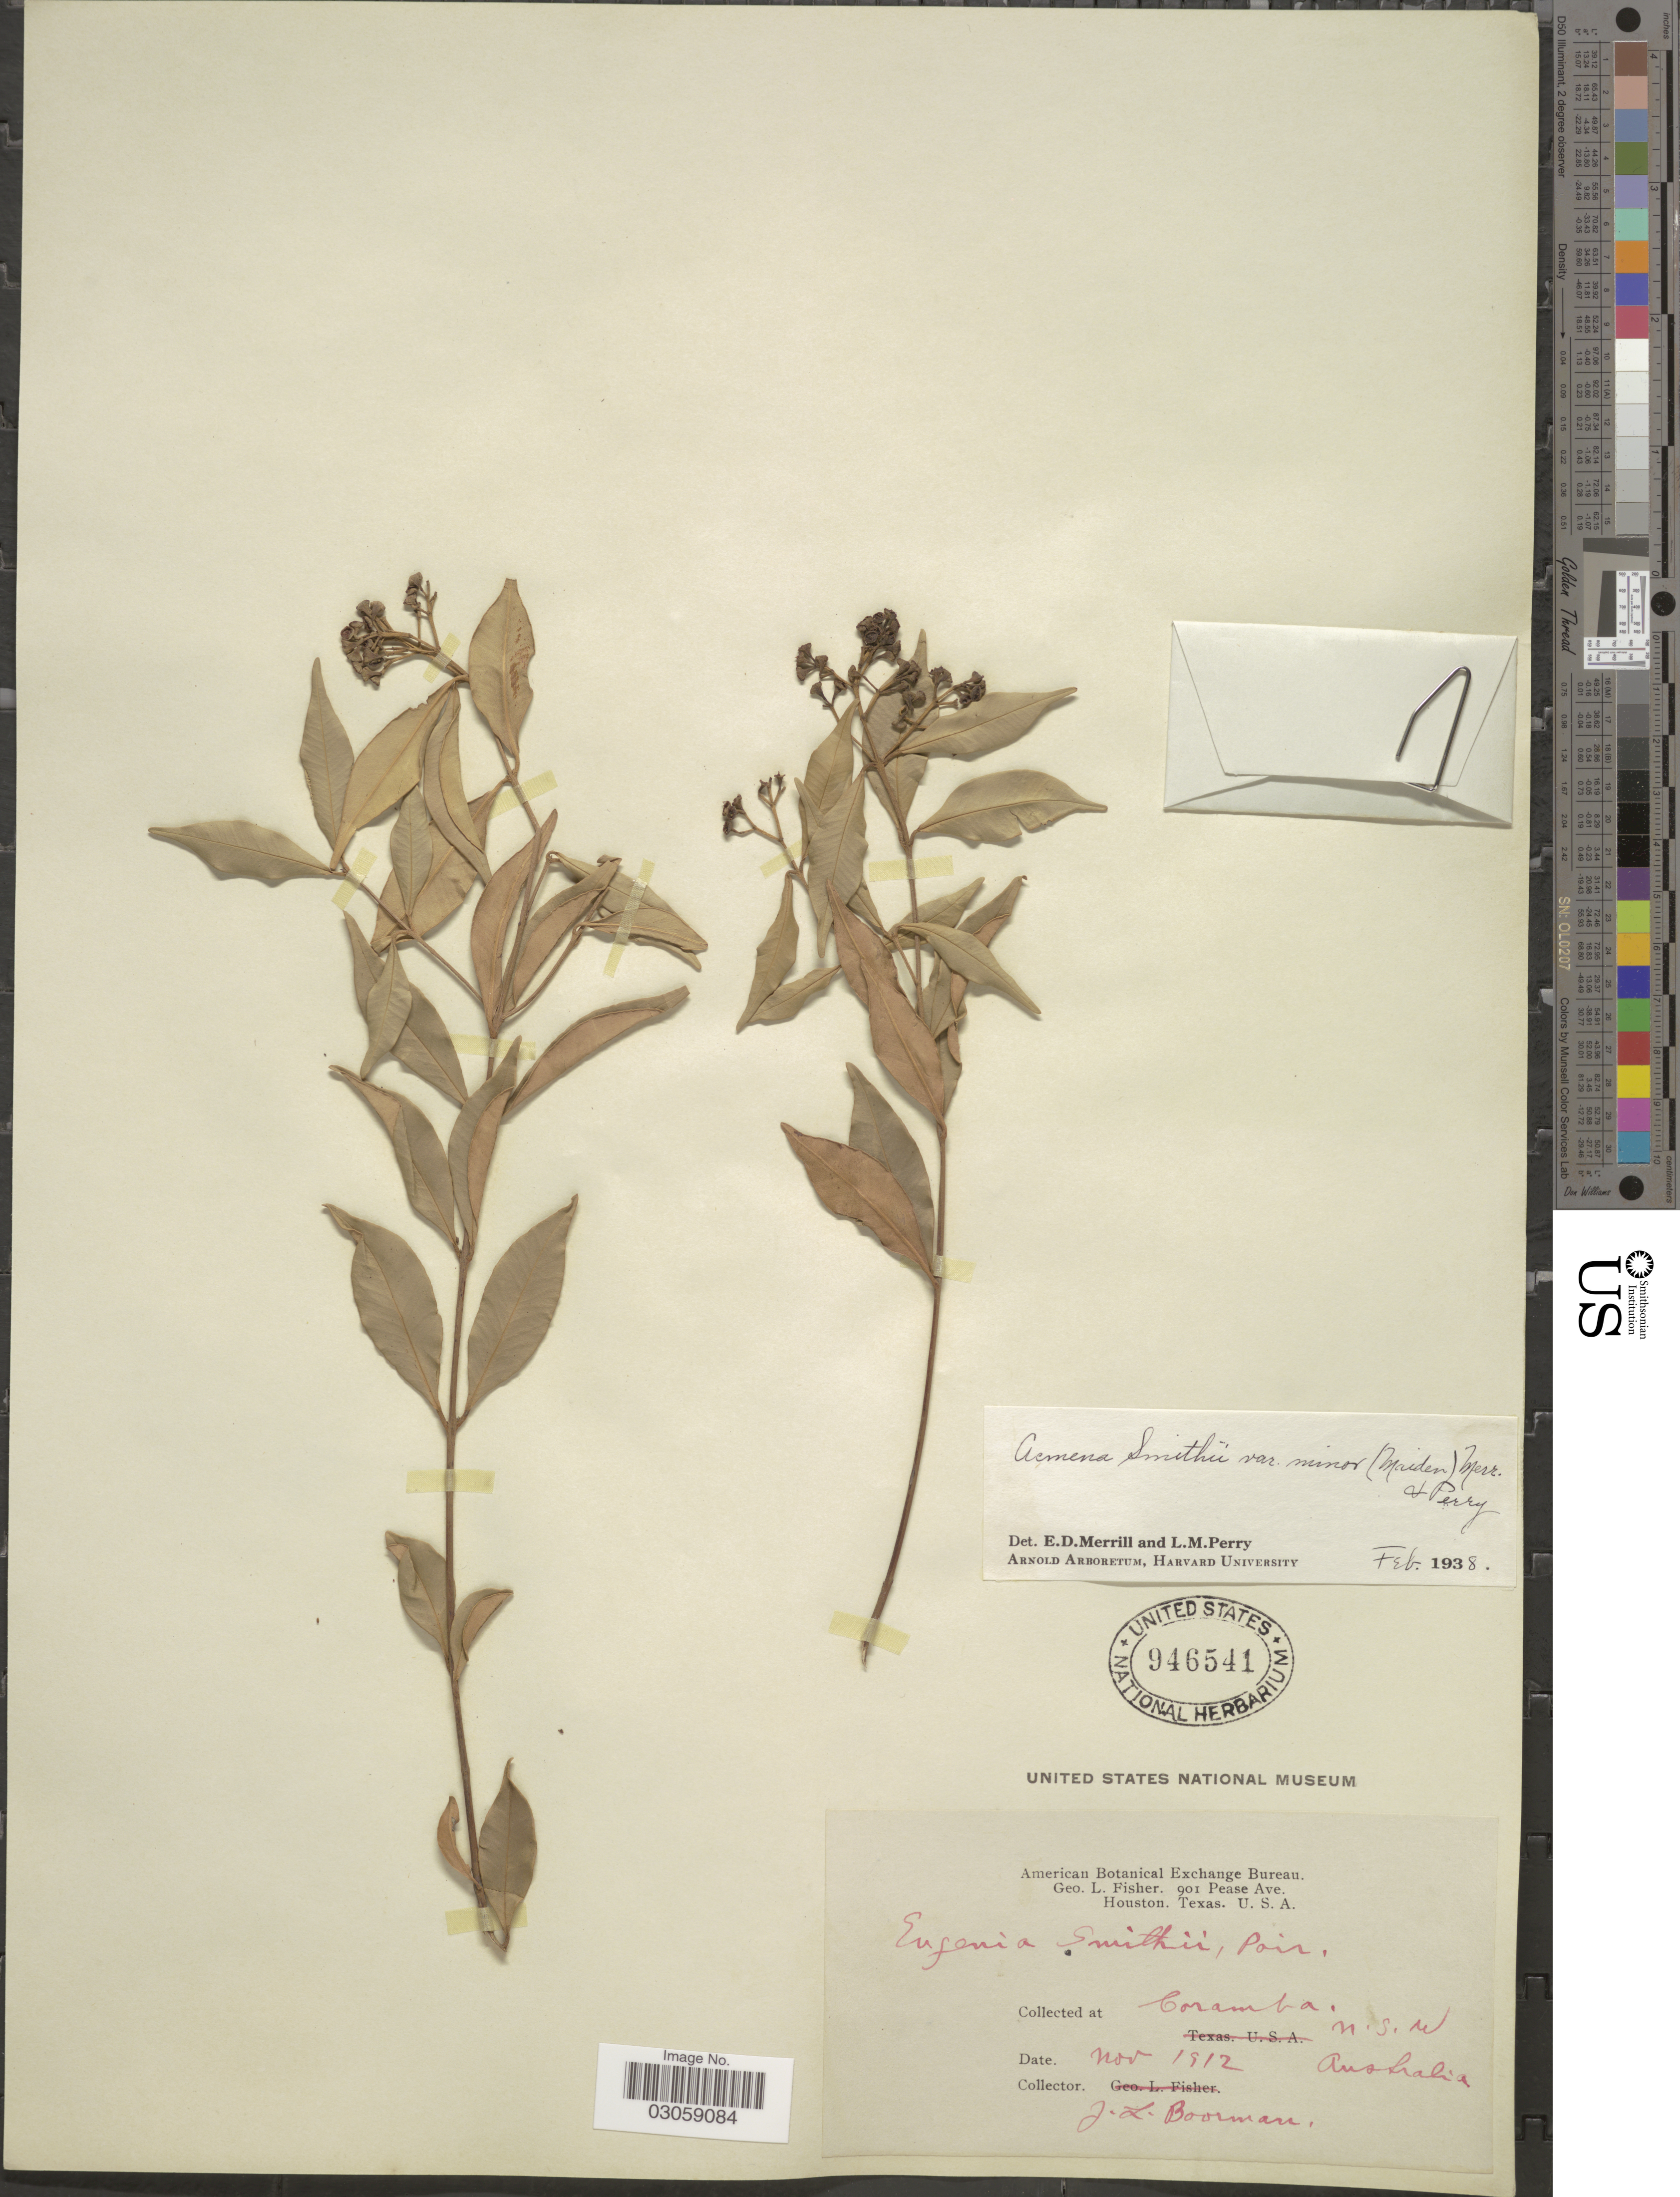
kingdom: Plantae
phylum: Tracheophyta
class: Magnoliopsida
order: Myrtales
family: Myrtaceae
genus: Syzygium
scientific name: Syzygium smithii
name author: (Poir.) Nied.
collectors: J. Boorman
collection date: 1912-11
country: Australia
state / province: New South Wales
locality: Coramba.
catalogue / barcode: US 946541